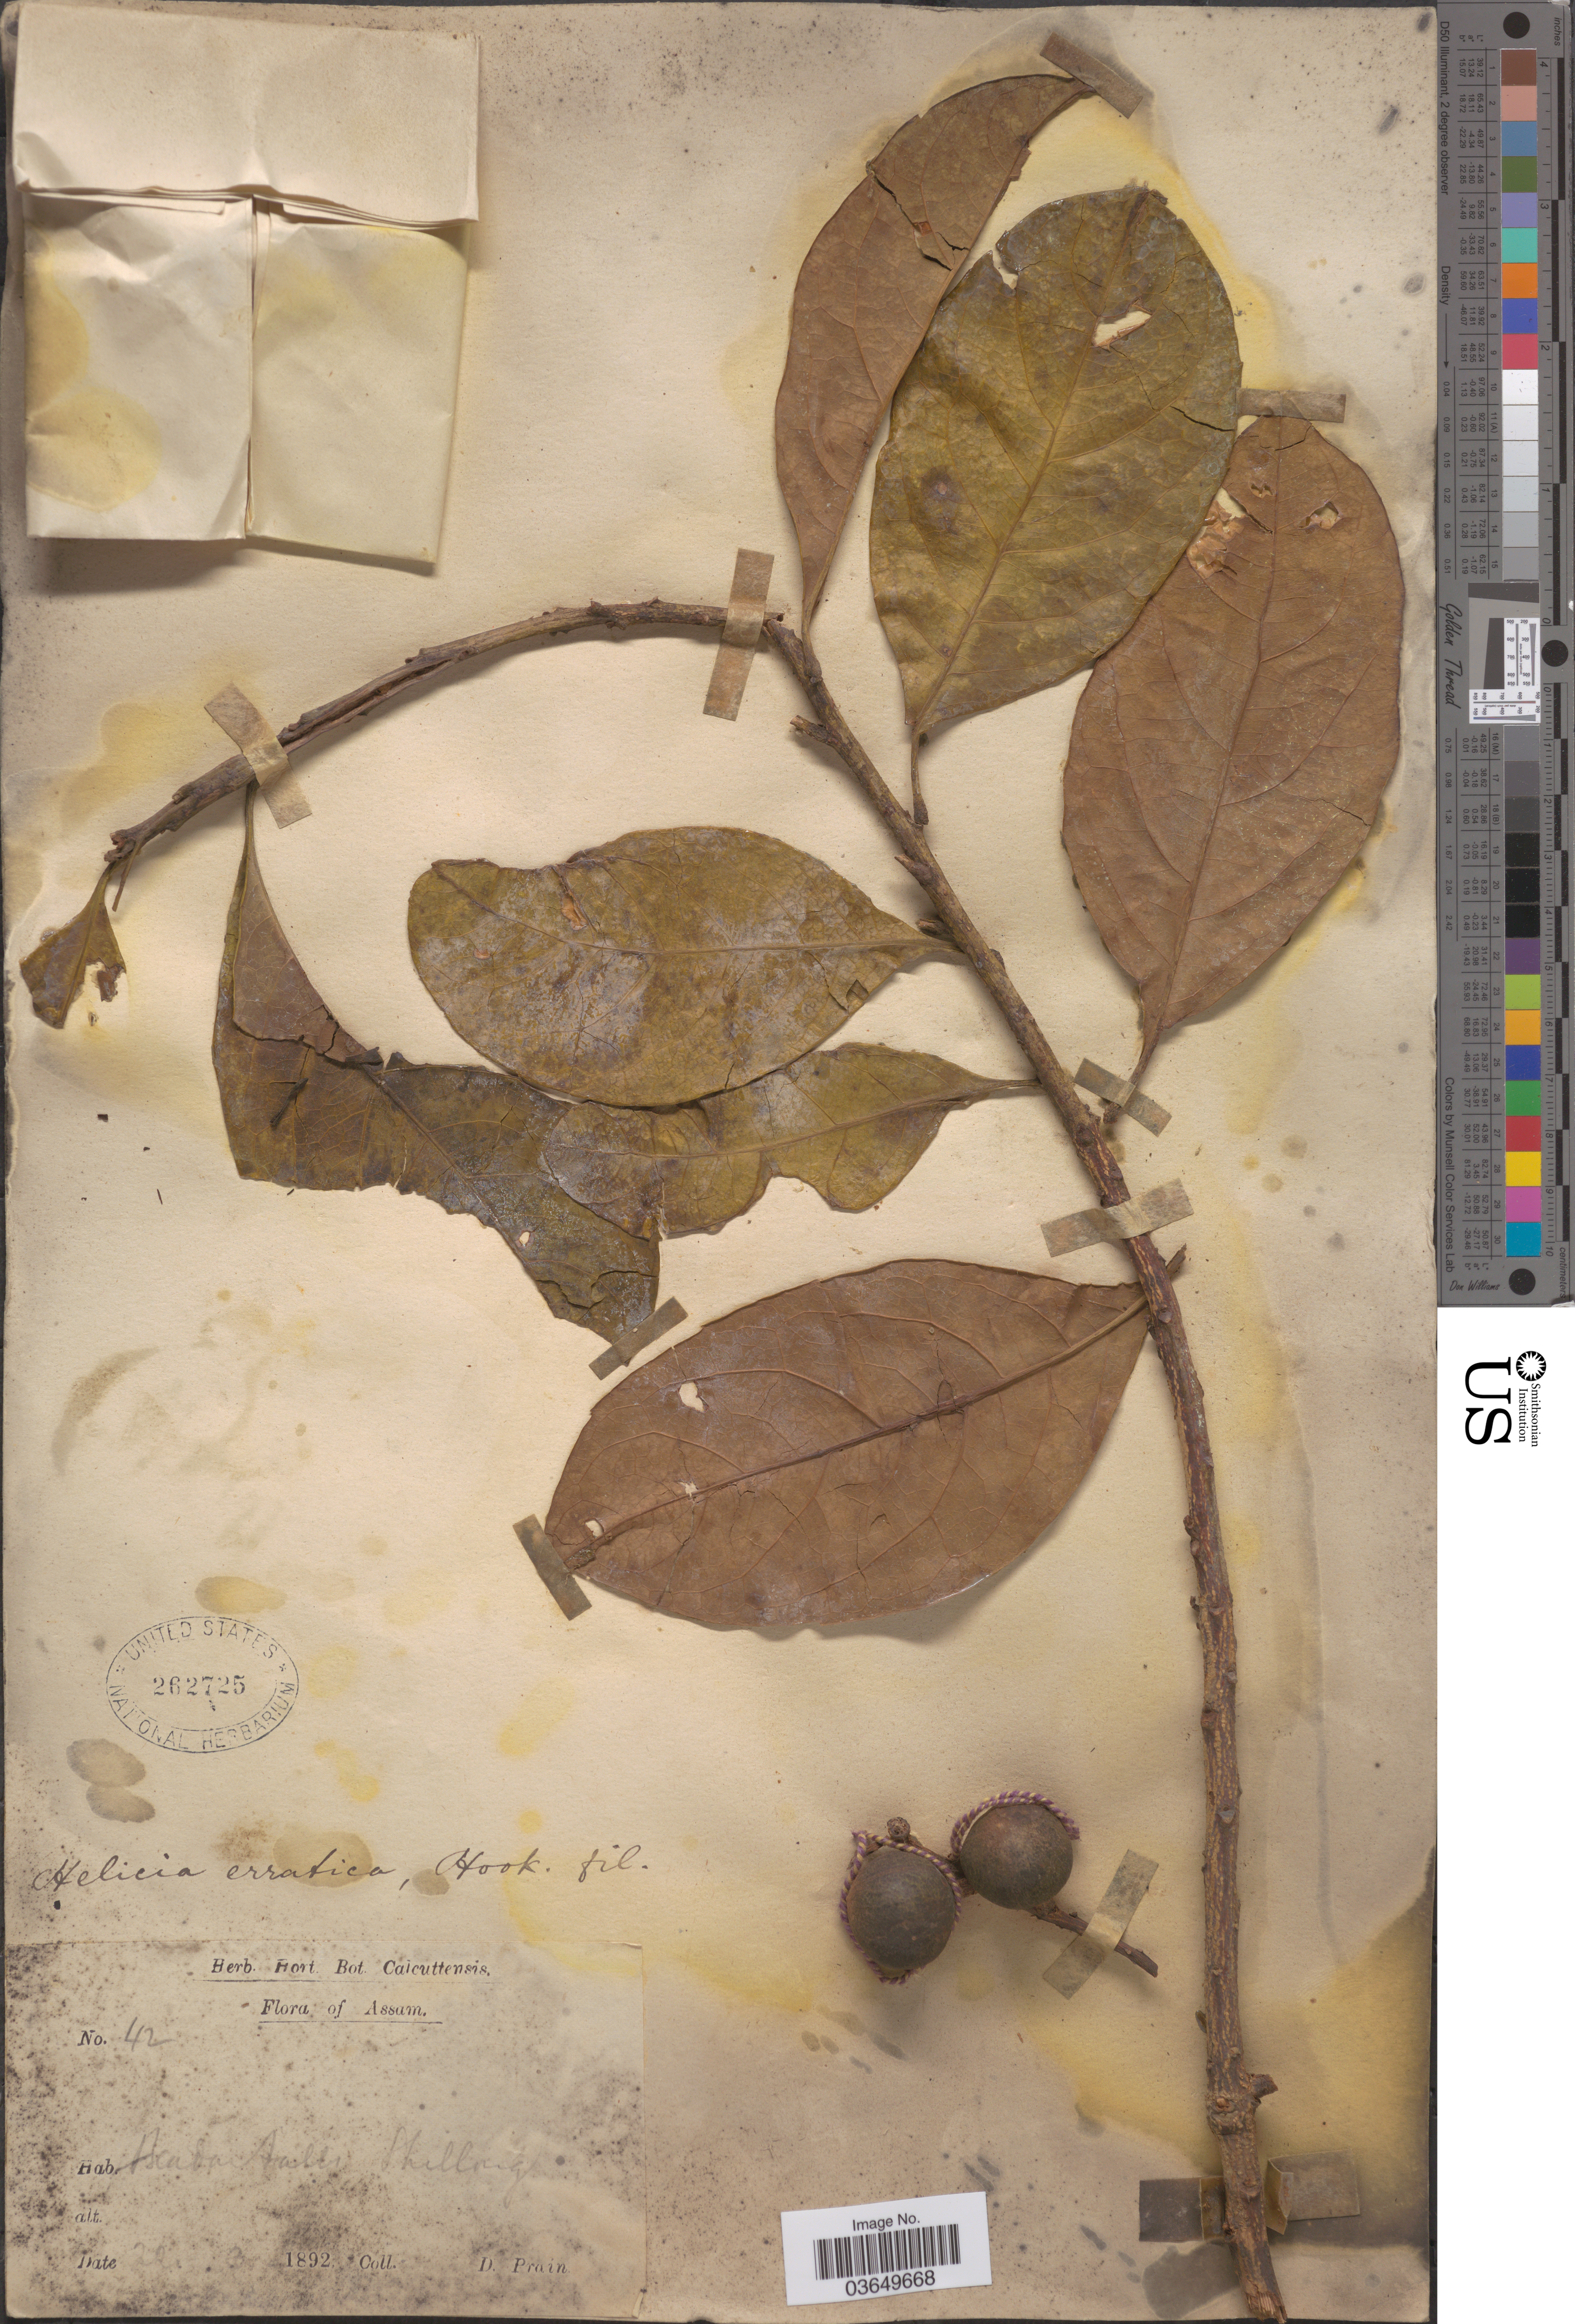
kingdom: Plantae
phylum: Tracheophyta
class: Magnoliopsida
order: Proteales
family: Proteaceae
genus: Helicia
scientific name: Helicia erratica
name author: Hook. f.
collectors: D. Prain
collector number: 42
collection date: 1892-06-22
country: India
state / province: Meghalaya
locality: Bendai falls, Shillong.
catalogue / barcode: US 262725